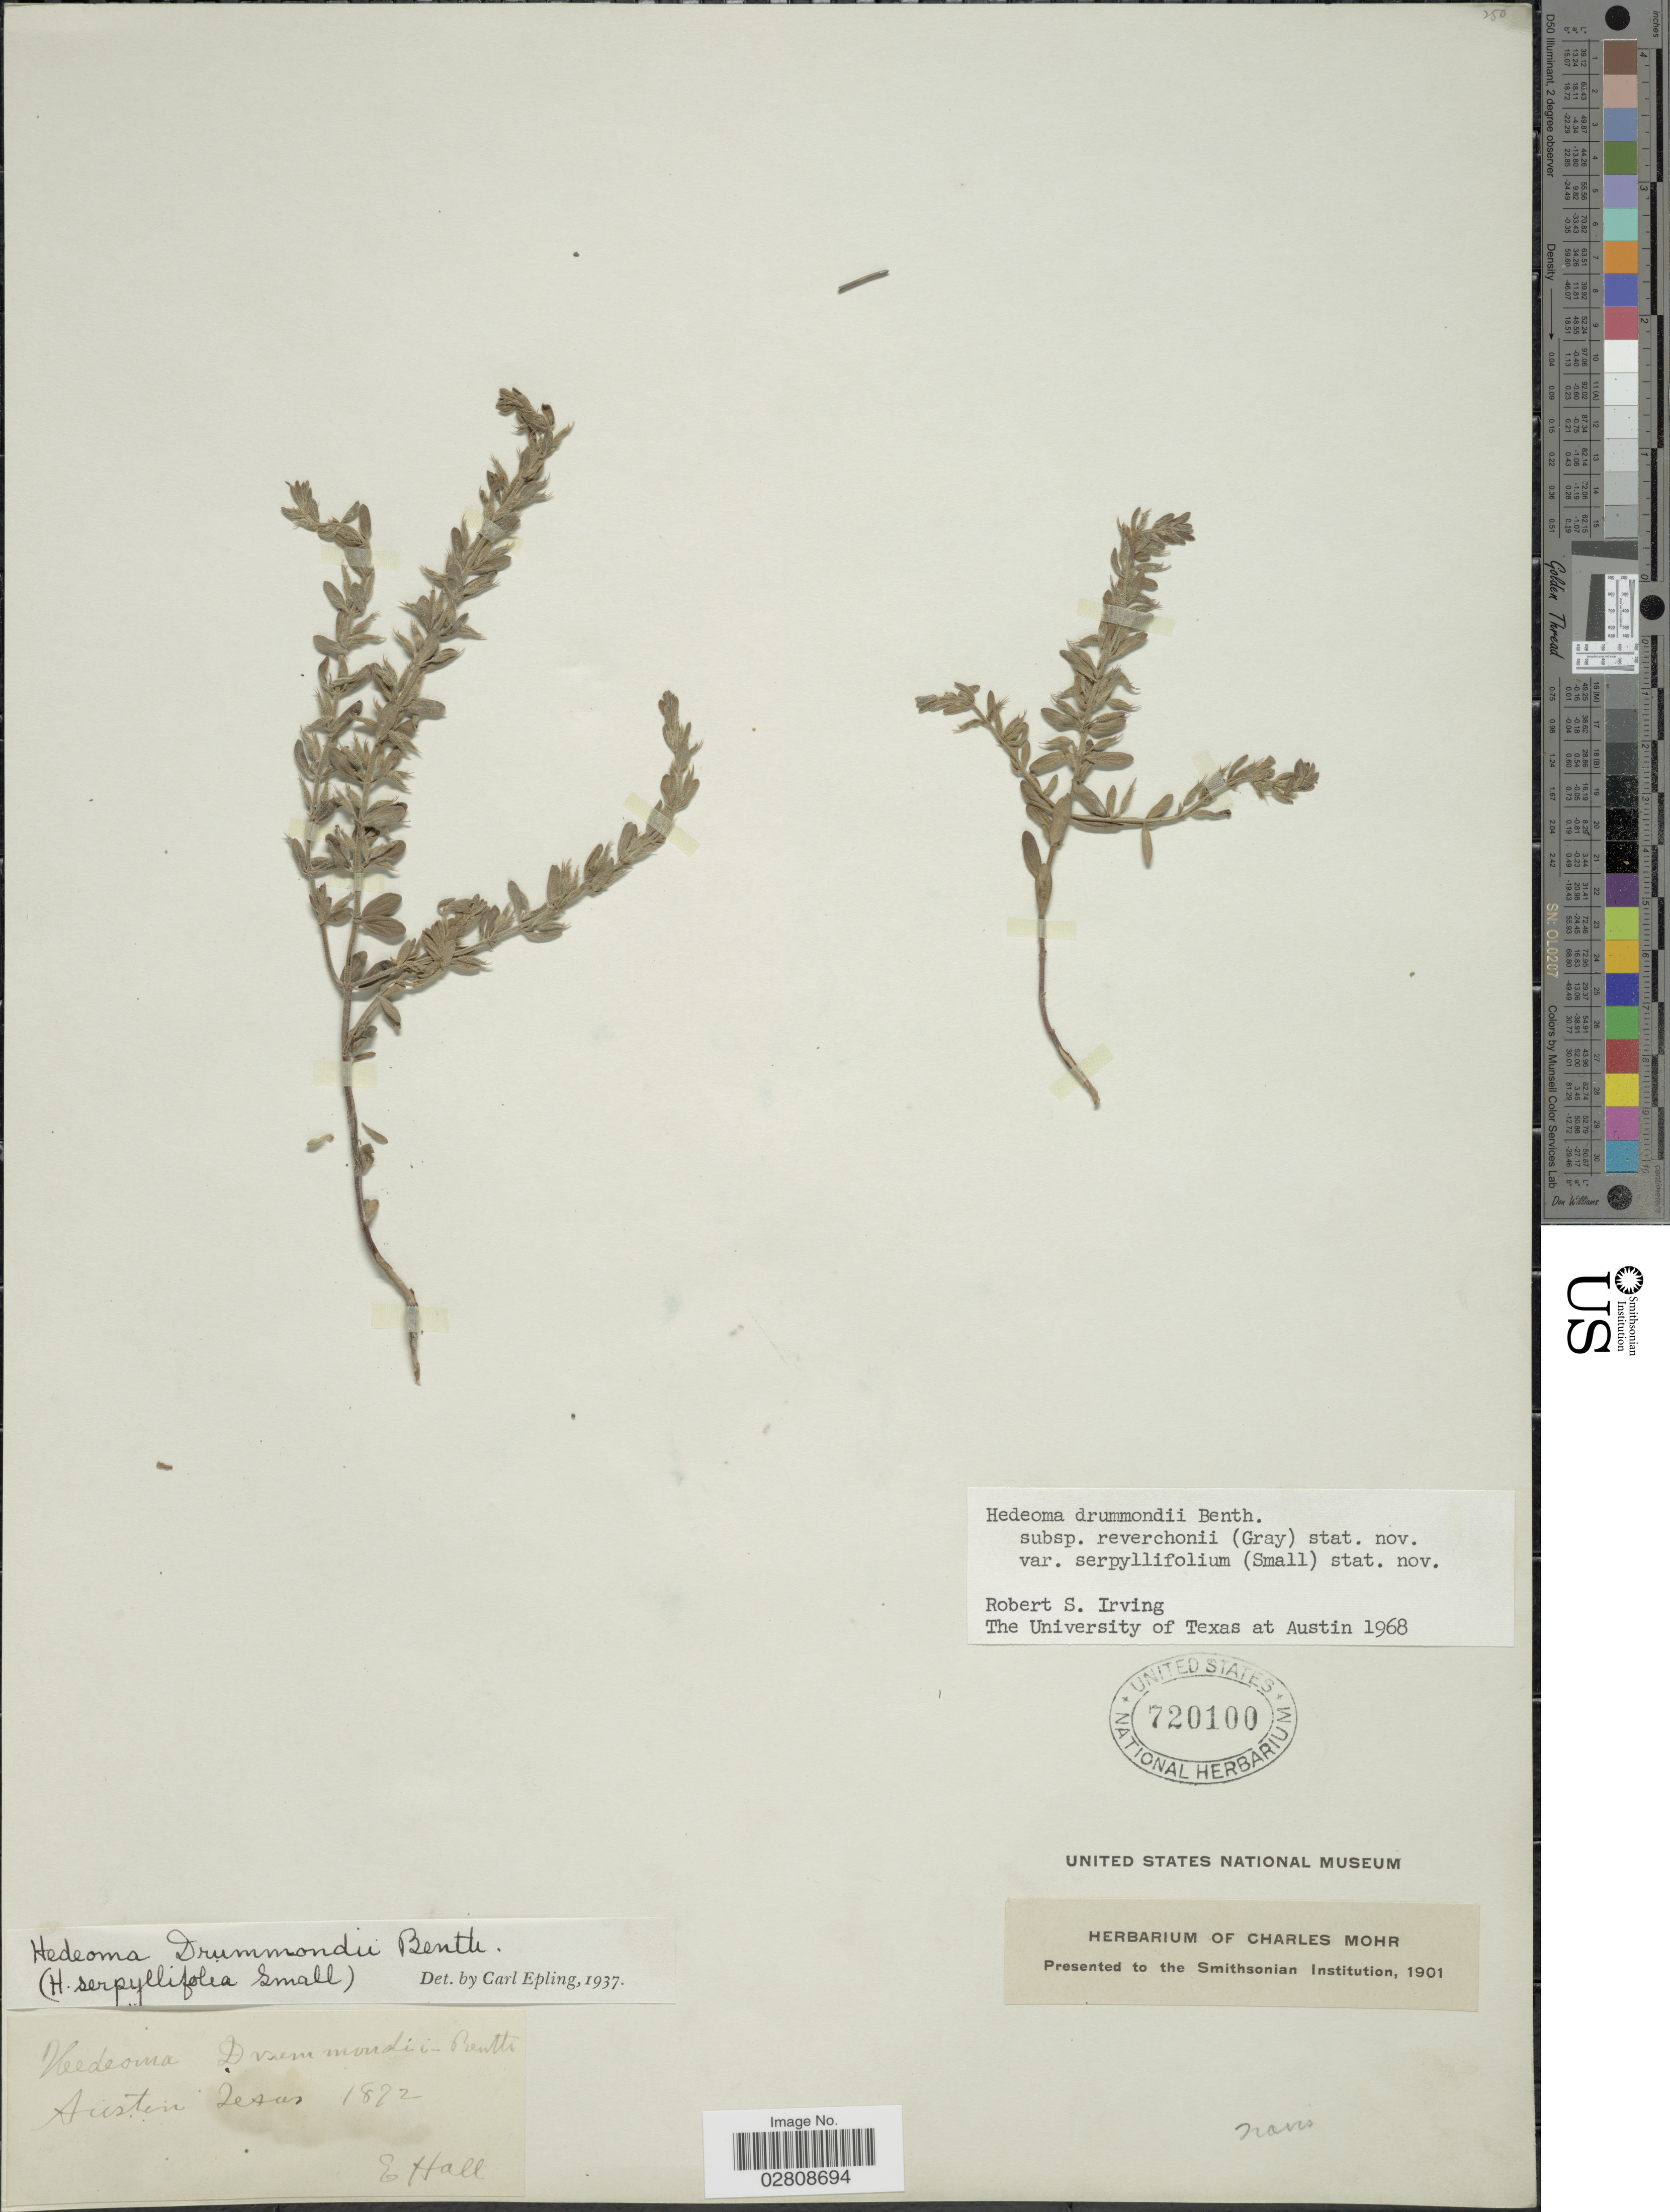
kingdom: Plantae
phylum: Tracheophyta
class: Magnoliopsida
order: Lamiales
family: Lamiaceae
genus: Hedeoma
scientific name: Hedeoma drummondii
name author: Benth.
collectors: E. Hall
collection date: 1872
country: United States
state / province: Texas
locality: Austin.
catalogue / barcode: US 720100